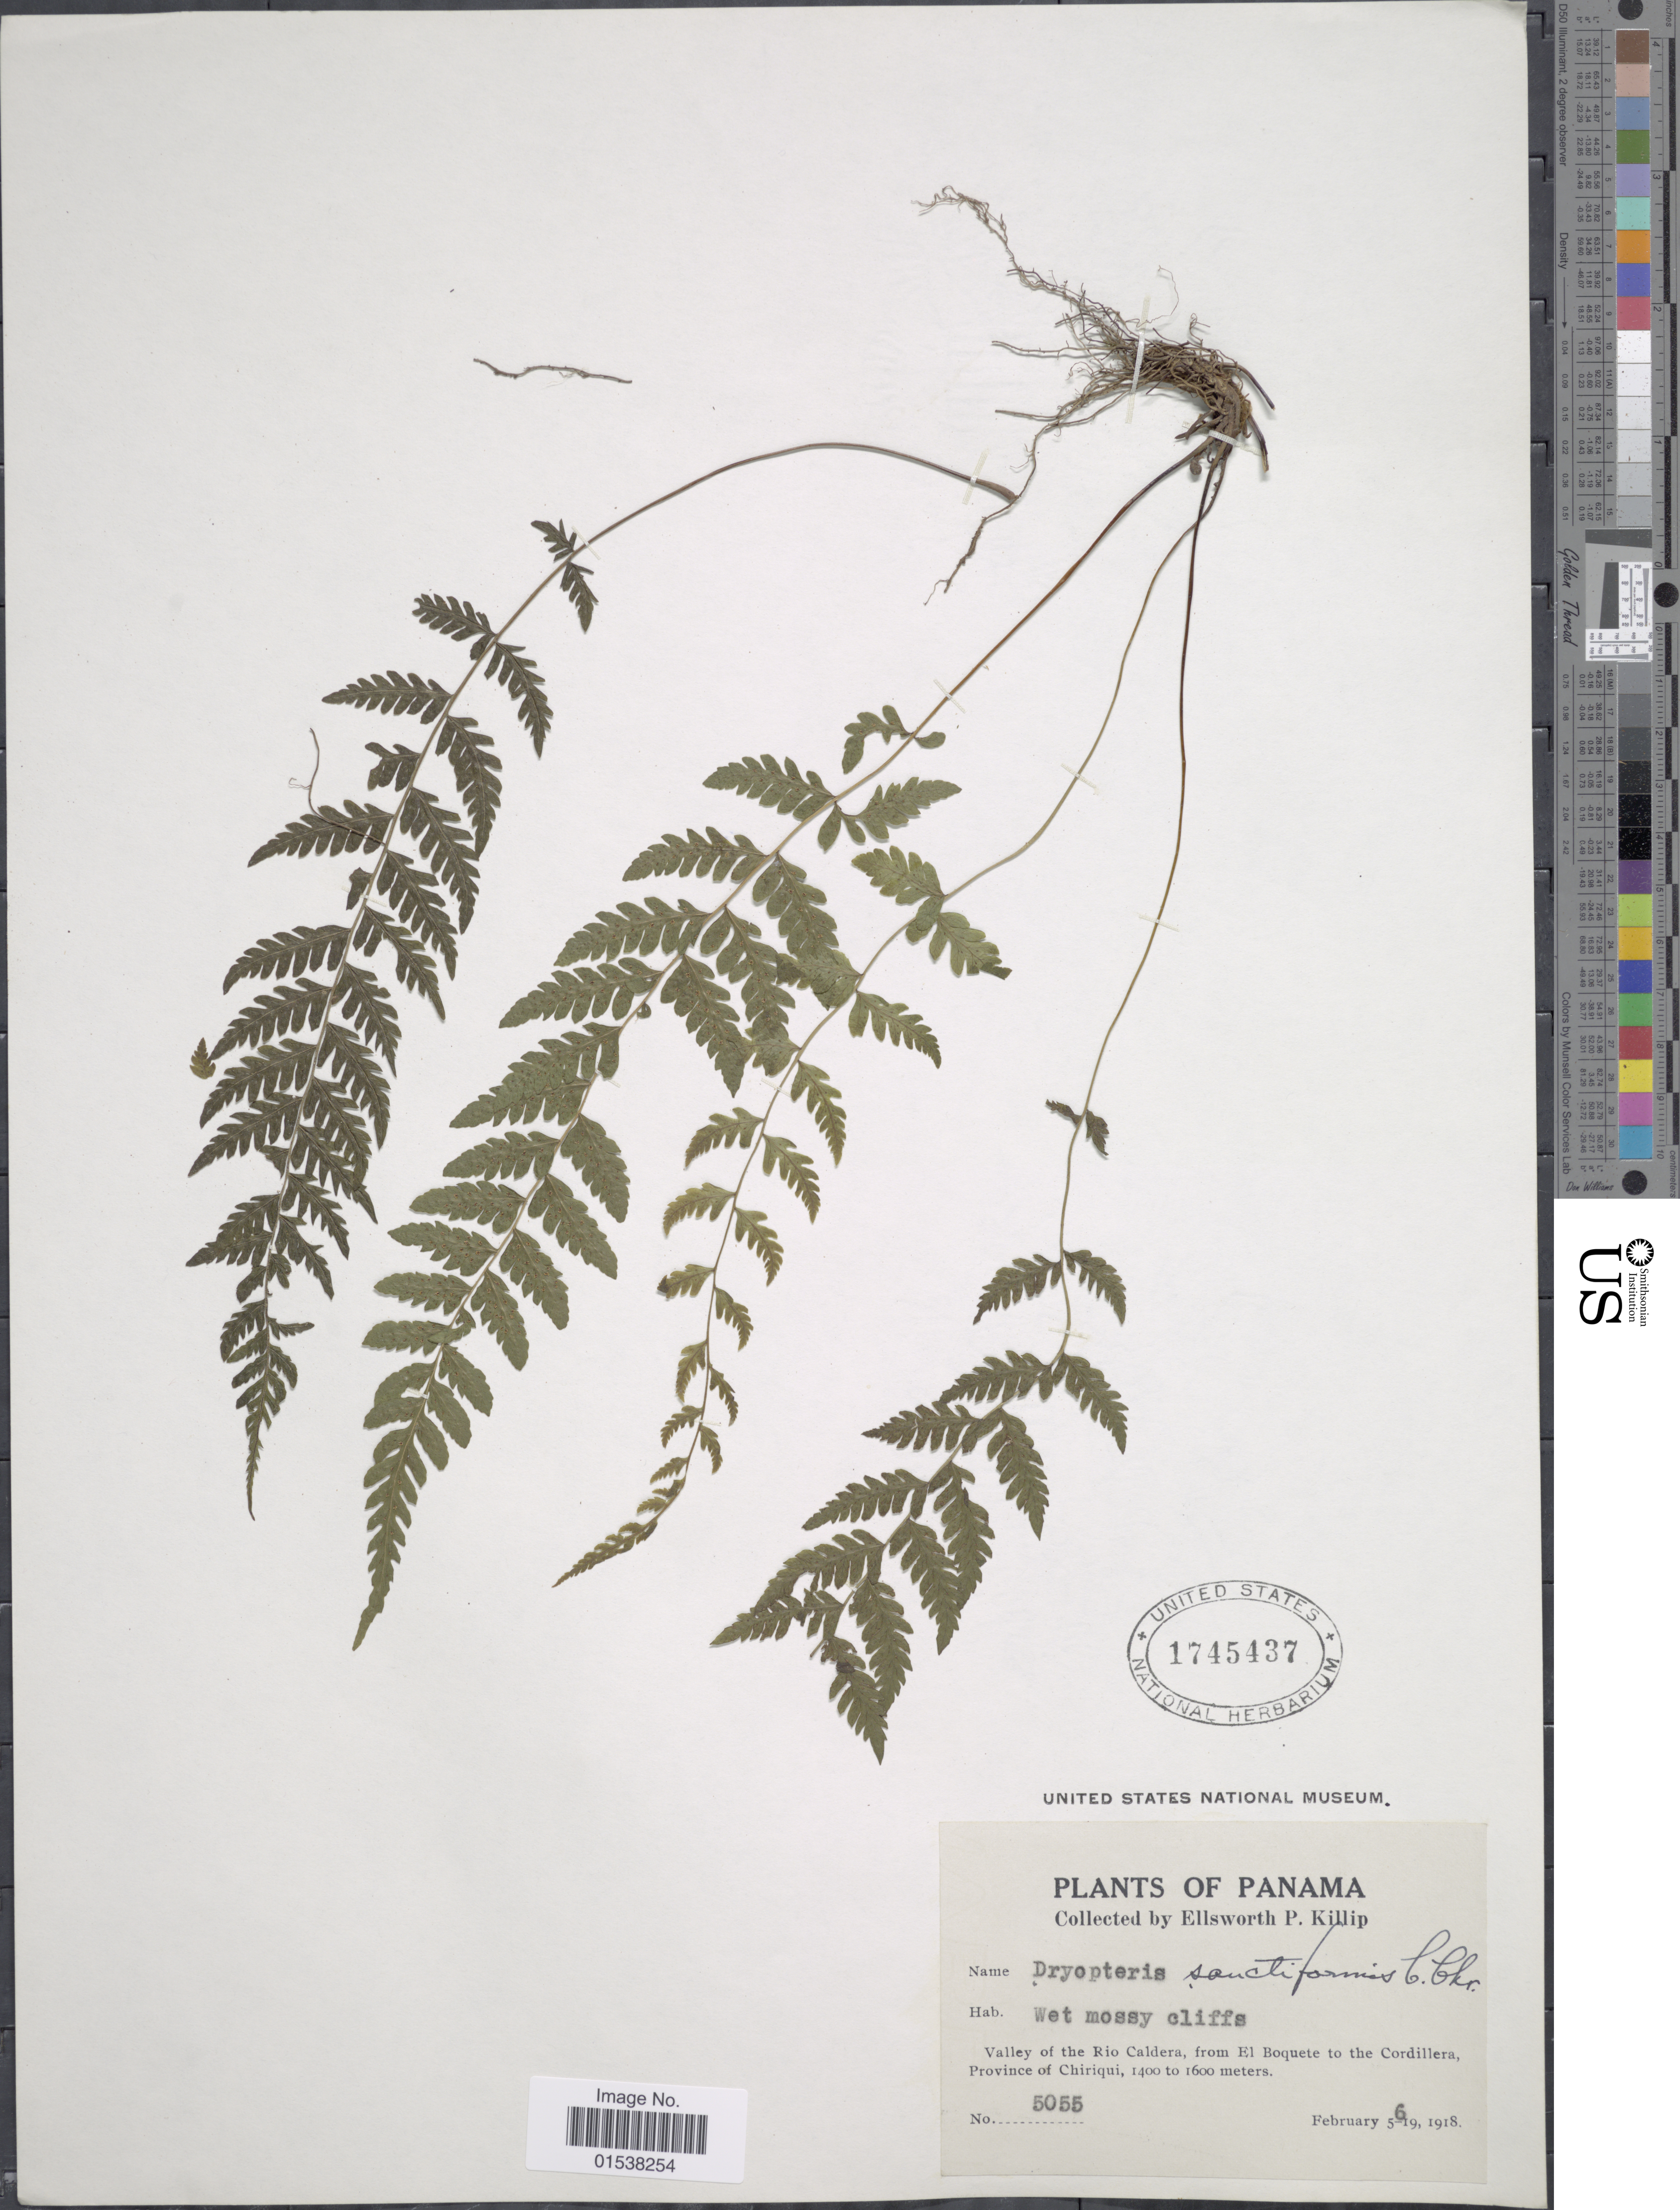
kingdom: Plantae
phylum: Tracheophyta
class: Polypodiopsida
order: Polypodiales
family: Thelypteridaceae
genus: Amauropelta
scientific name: Amauropelta cinerea (Sodiro) comb. nov., ined. 2015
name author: (Sodiro)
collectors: E. P. Killip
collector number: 5055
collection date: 1918-02-06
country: Panama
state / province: Chiriqui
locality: Valley of the Rio Caldera, from El Boquet to the Cordillera Province of Chiriqui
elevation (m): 1400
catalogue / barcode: US 1745437